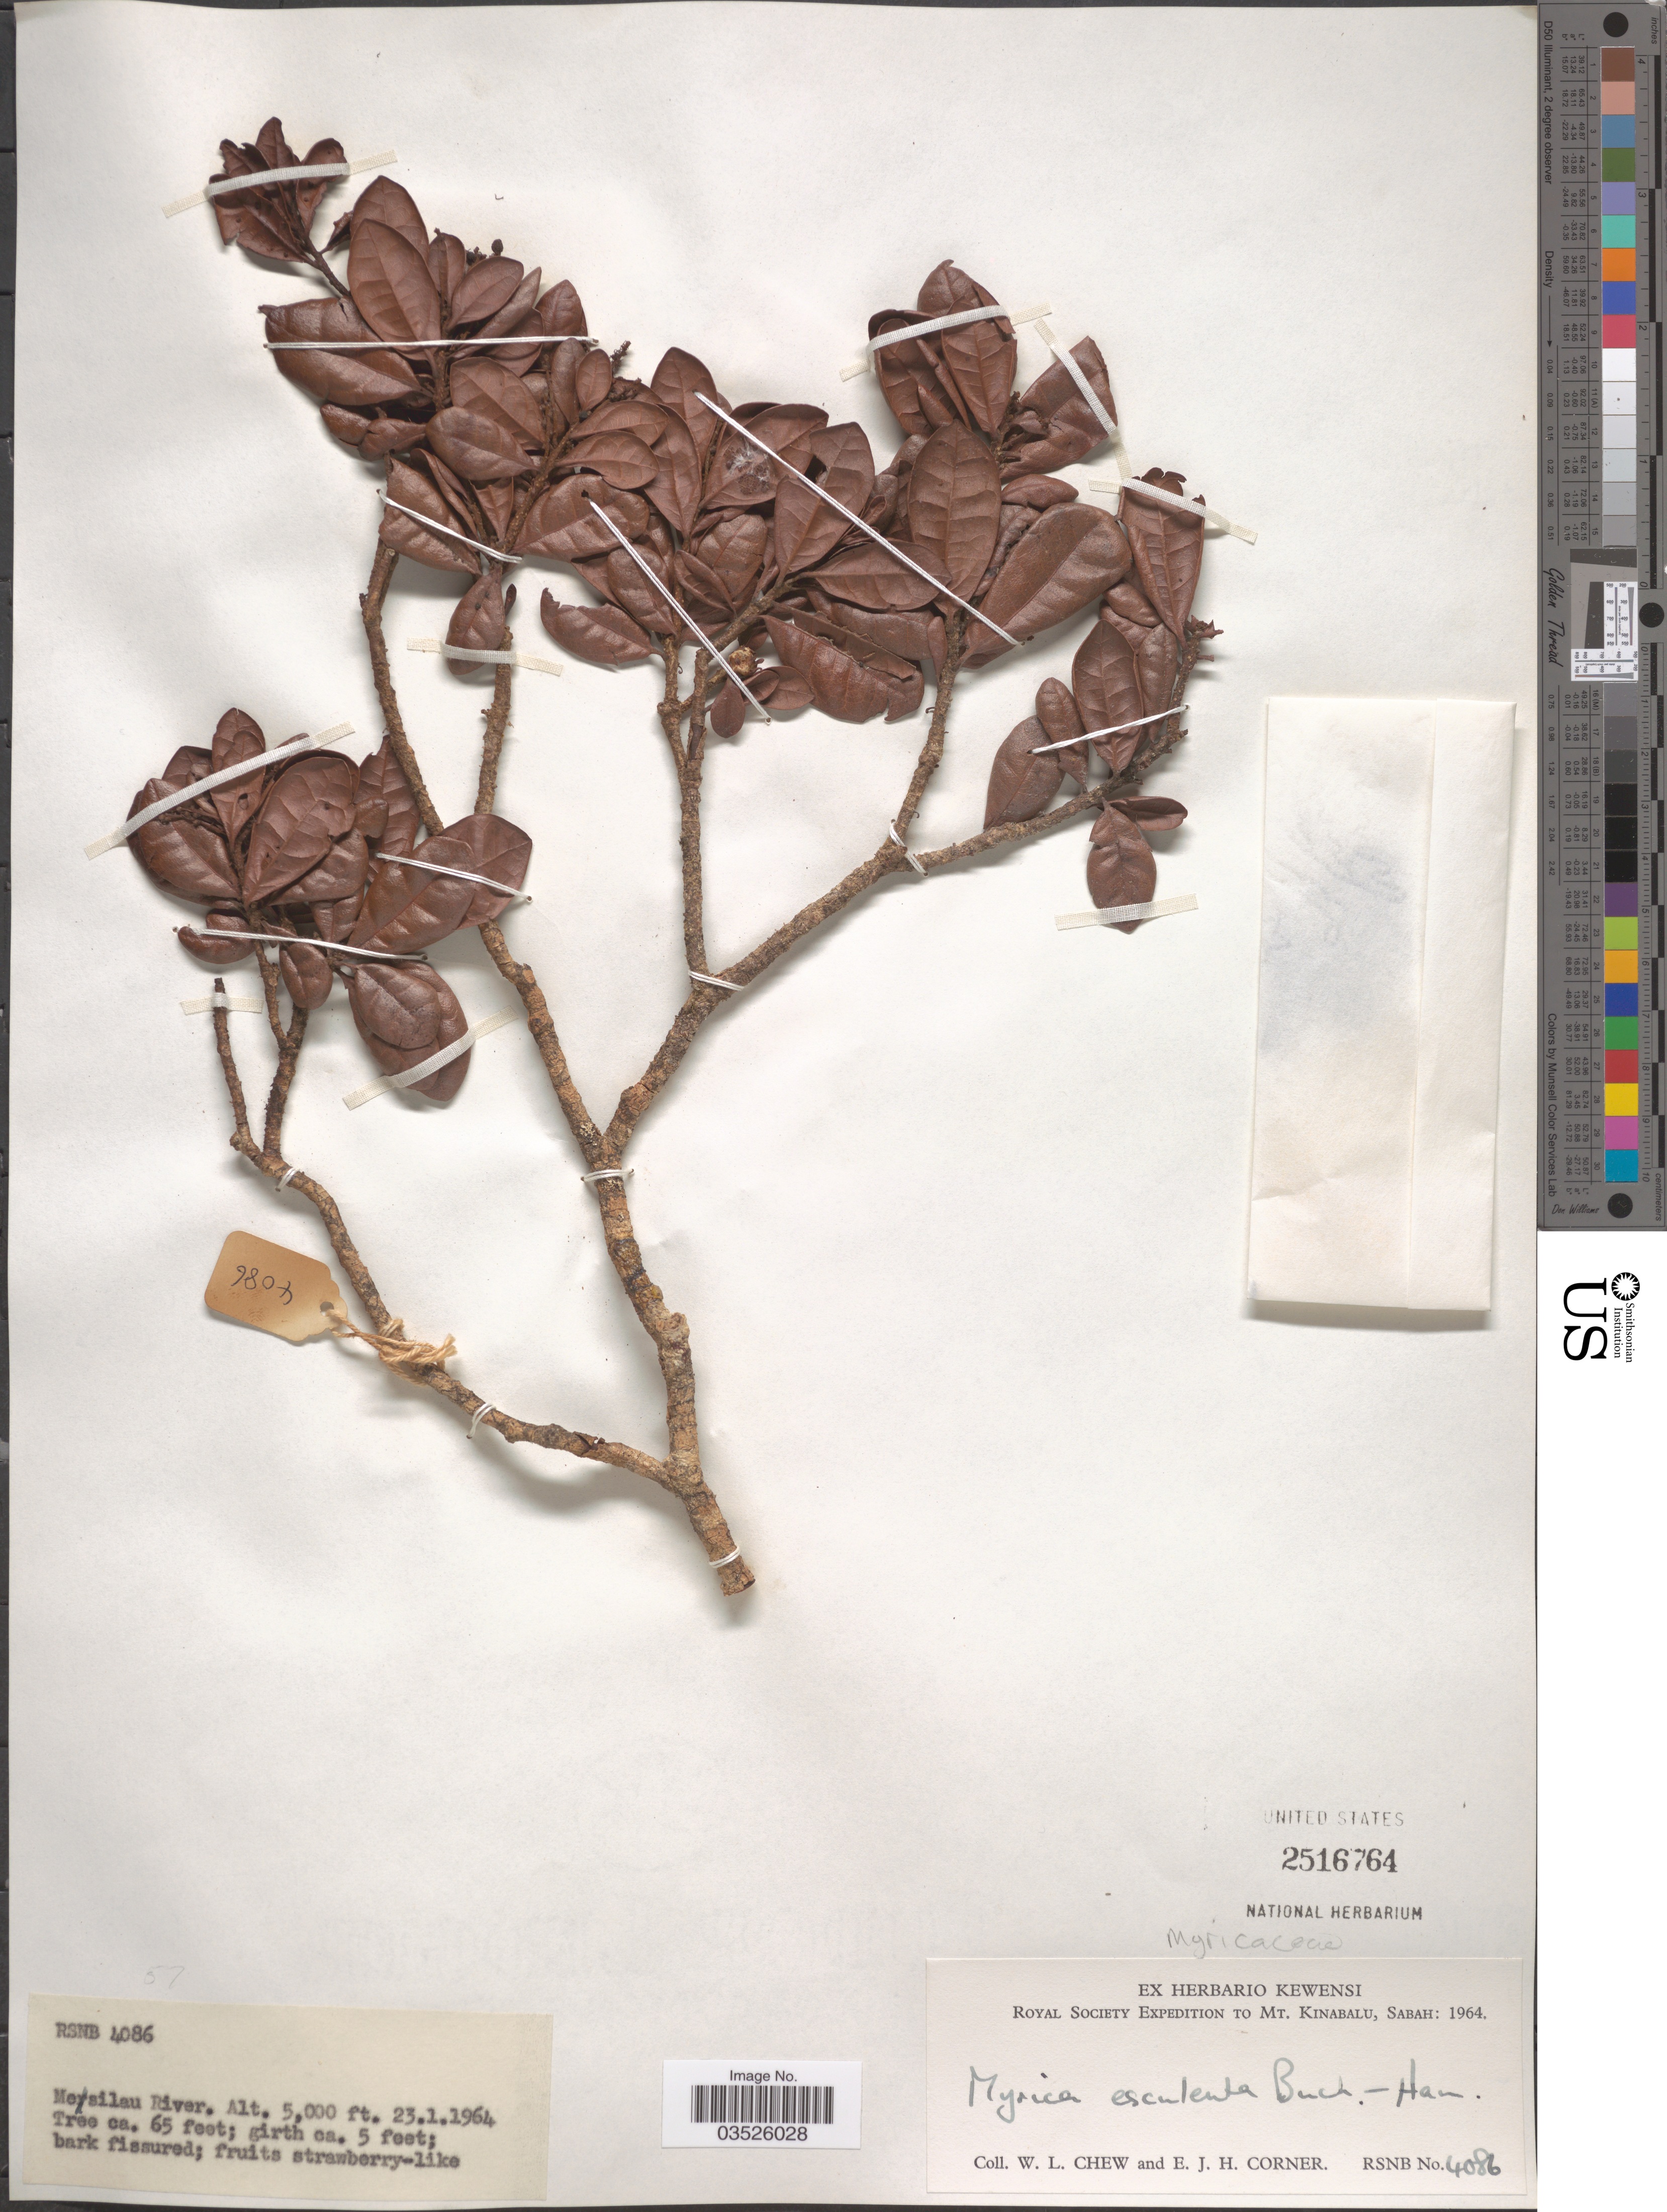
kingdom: Plantae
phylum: Tracheophyta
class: Magnoliopsida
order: Fagales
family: Myricaceae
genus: Morella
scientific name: Morella esculenta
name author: (Buch.-Ham. ex D. Don) I.M. Turner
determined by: Phoon, P. H., (KEP), Forest Research Institute - Kepong (MALAYSIA)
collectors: W. Chew & E. Corner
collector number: RSNB4086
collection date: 1964-01-23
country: Malaysia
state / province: Sabah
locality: Mesilau River. Mt. Kinabalu, Sabah.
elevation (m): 1524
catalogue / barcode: US 2516764